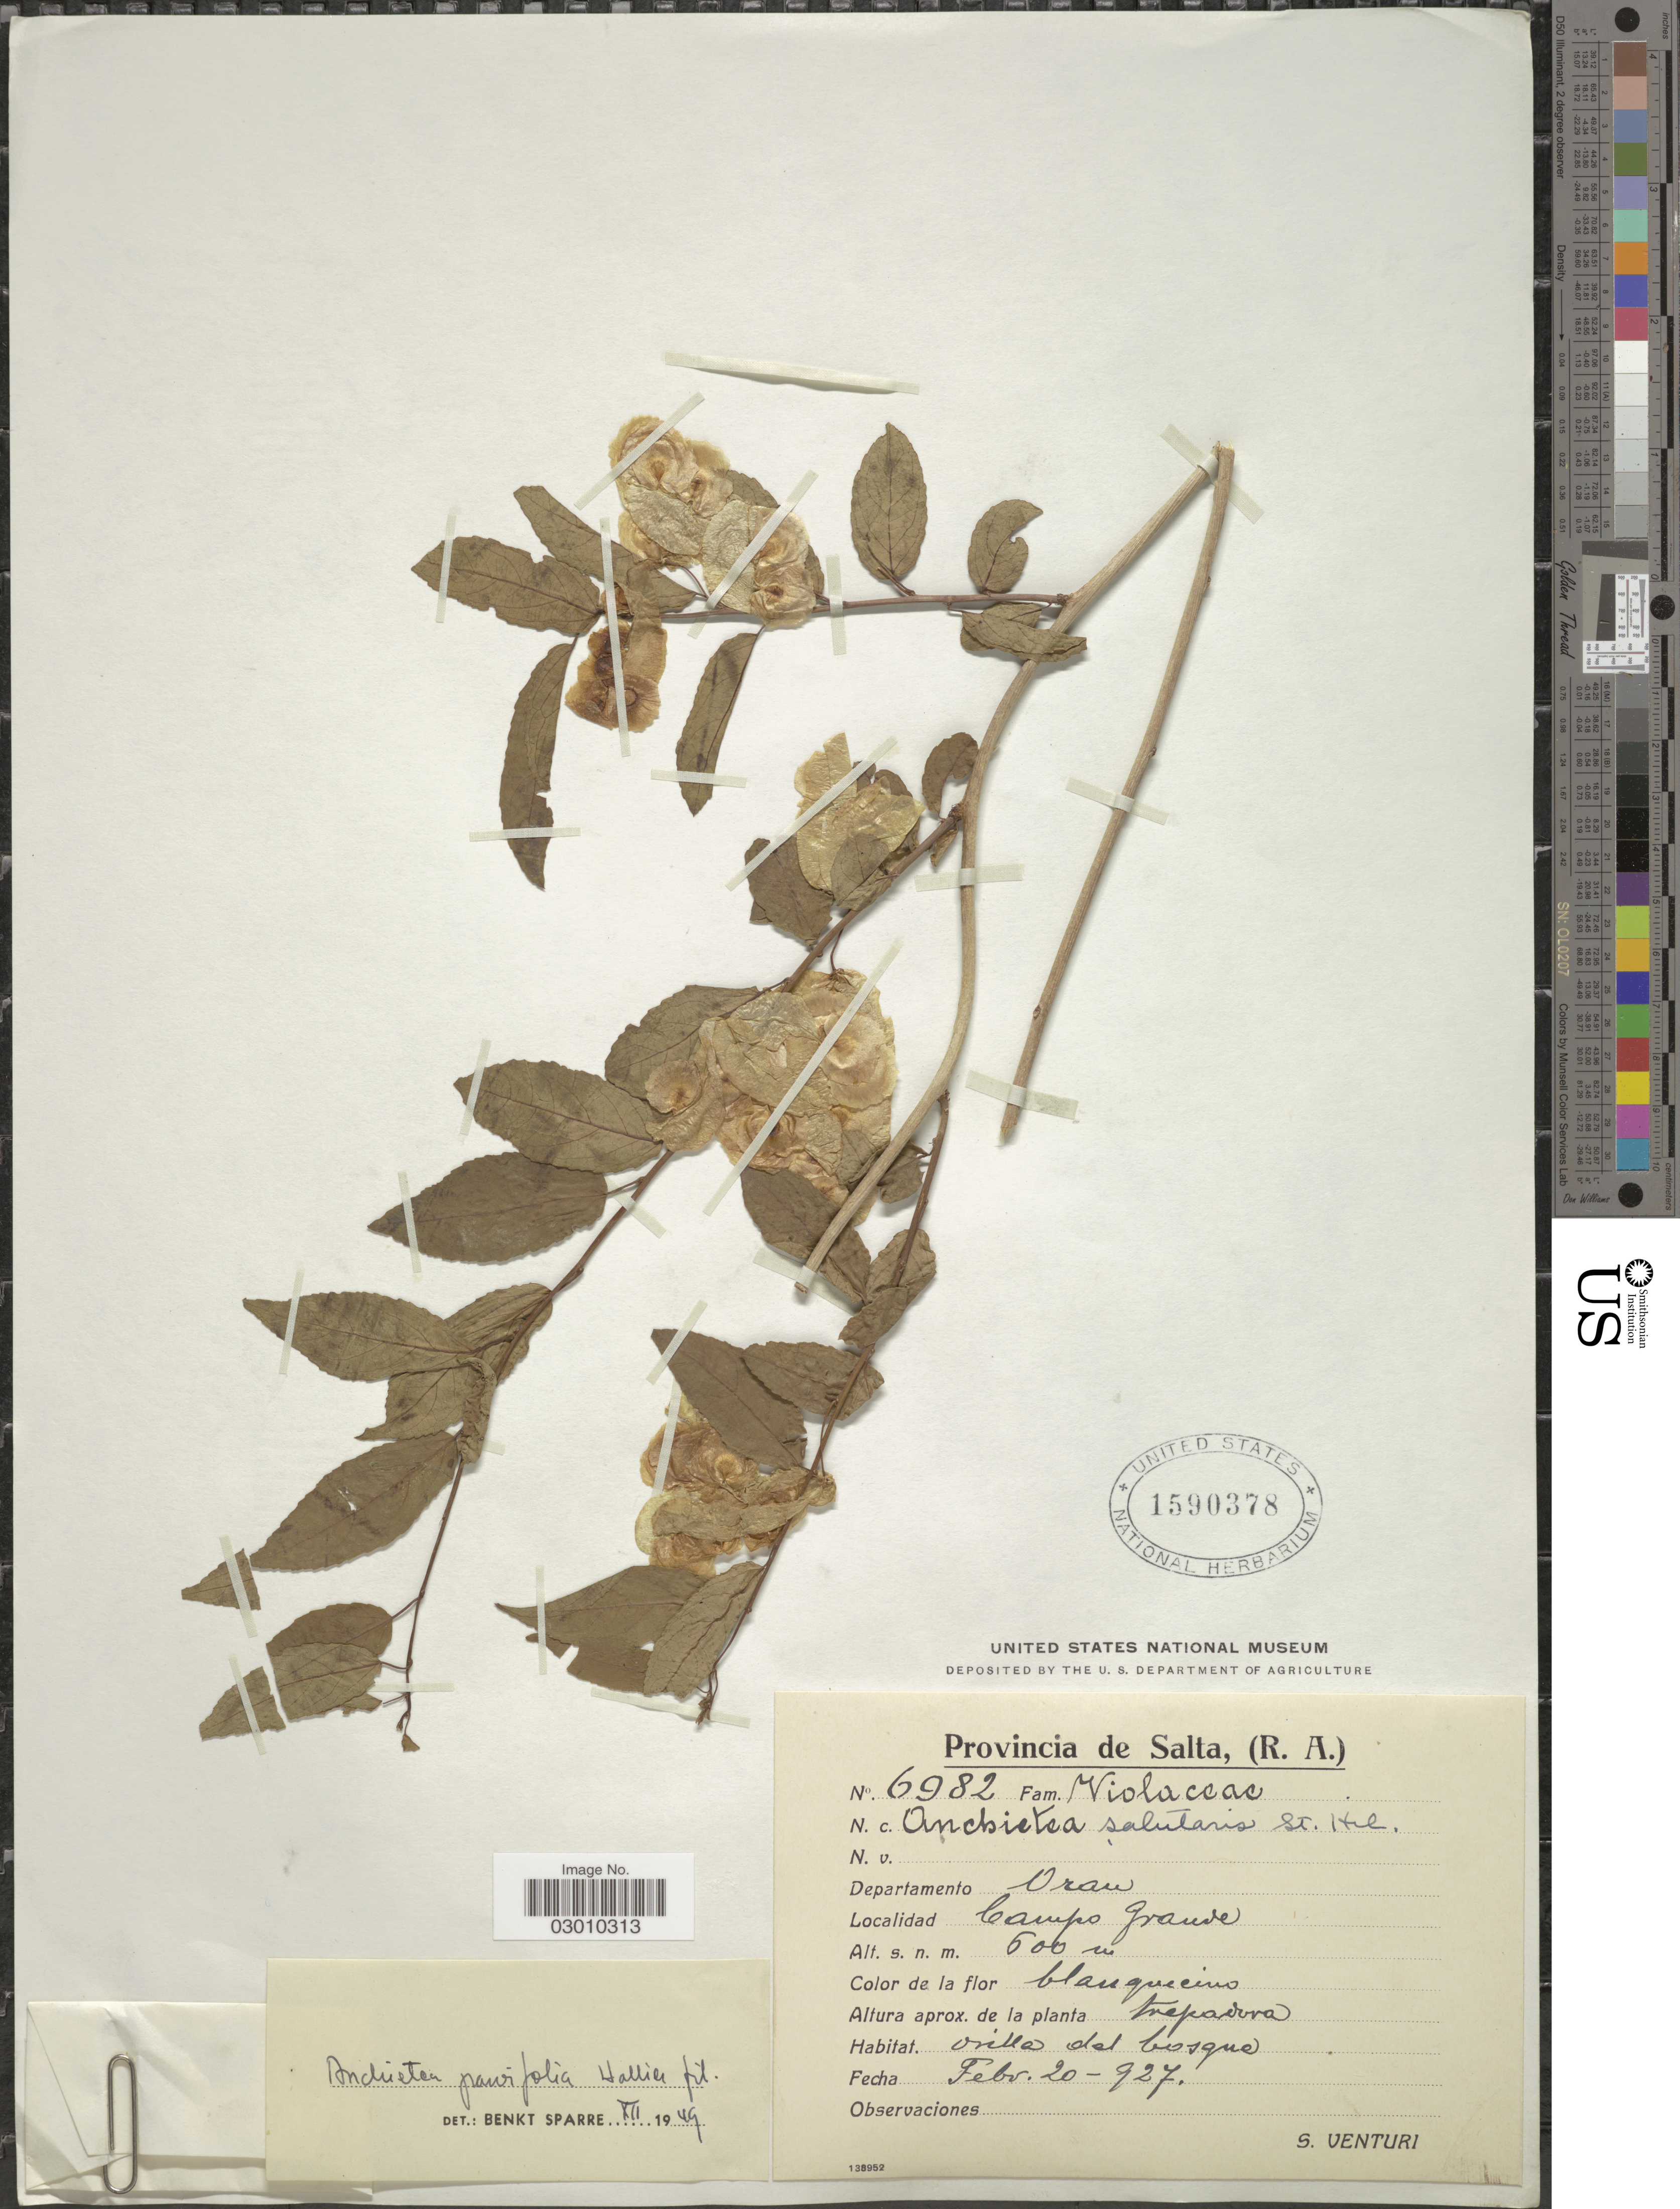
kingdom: Plantae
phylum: Tracheophyta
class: Magnoliopsida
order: Malpighiales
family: Violaceae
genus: Anchietea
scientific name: Anchietea pyrifolia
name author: (Mart.) G. Don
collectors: S. Venturi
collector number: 6982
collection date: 1927-02-20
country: Argentina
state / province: Salta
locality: Departamento Oran. Campo Grande.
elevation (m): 600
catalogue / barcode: US 1590378